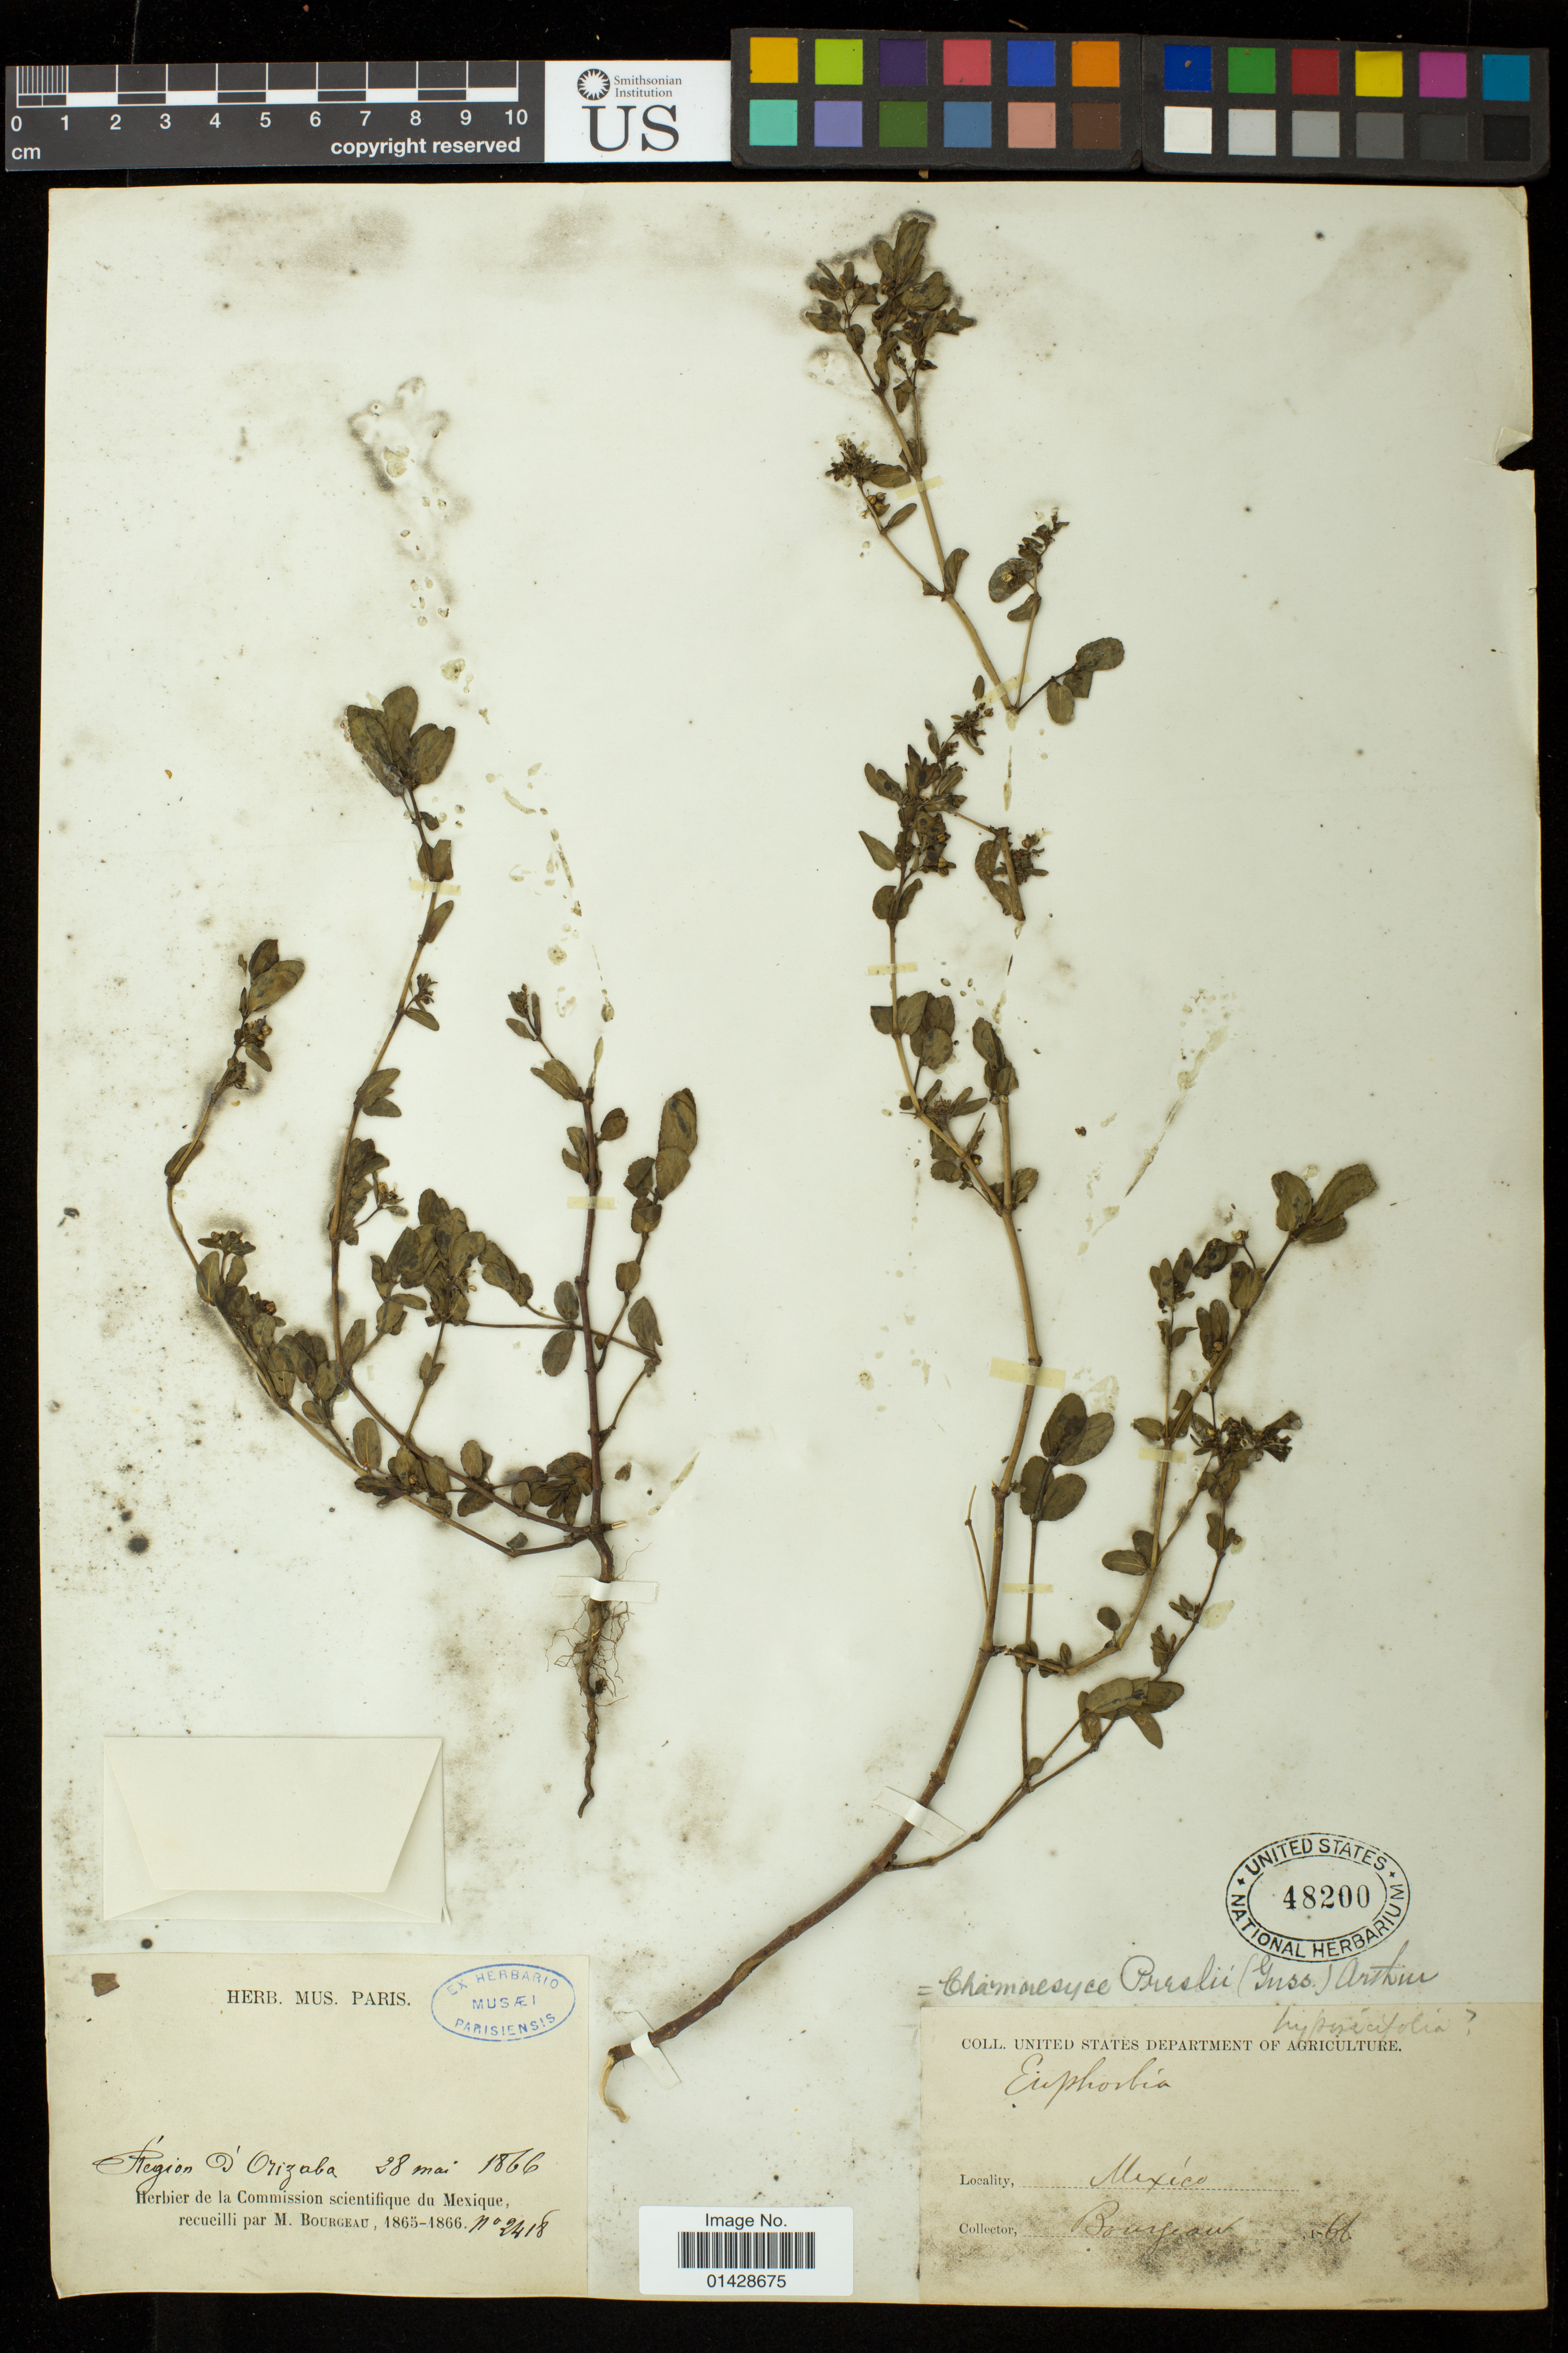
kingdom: Plantae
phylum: Tracheophyta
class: Magnoliopsida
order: Malpighiales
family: Euphorbiaceae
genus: Euphorbia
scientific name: Euphorbia nutans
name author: Lag.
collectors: -. Bourgeau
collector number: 2418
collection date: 1866-05-28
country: Mexico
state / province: Veracruz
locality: Region Orizaba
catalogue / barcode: US 48200